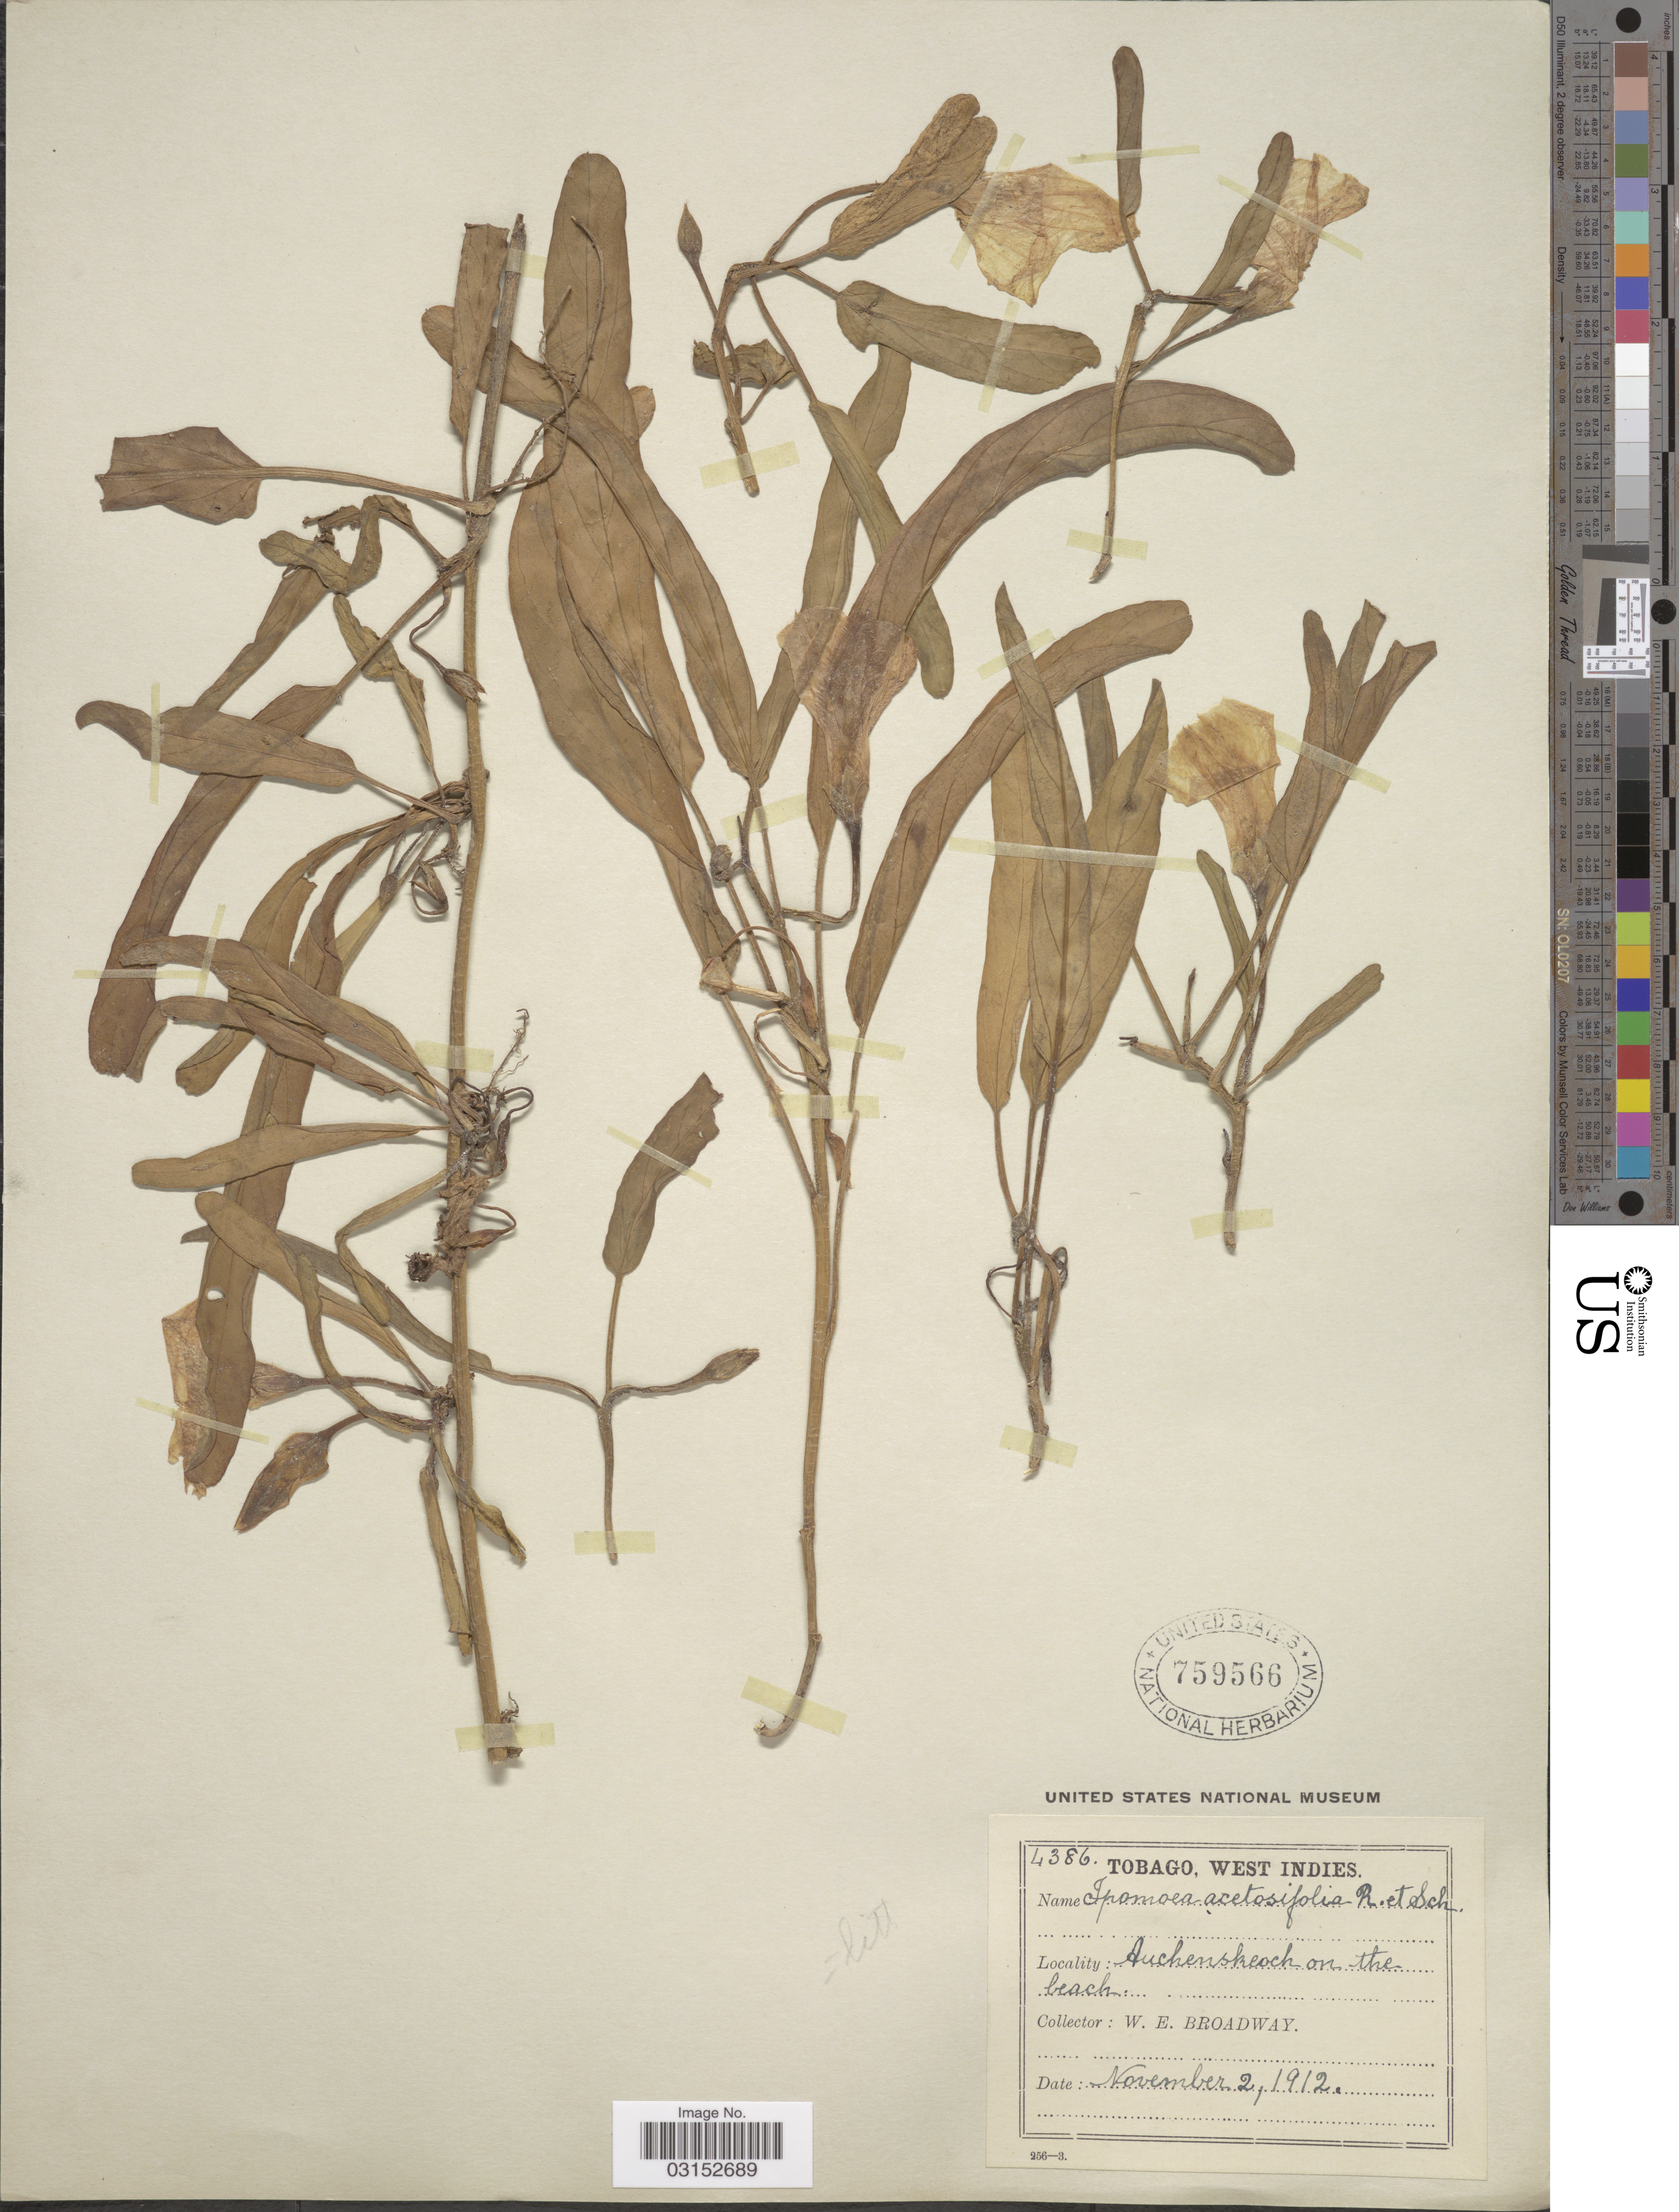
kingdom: Plantae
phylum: Tracheophyta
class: Magnoliopsida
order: Solanales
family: Convolvulaceae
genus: Ipomoea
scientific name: Ipomoea imperati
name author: (Vahl) Griseb.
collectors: W. E. Broadway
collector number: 4386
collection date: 1912-11-02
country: Trinidad and Tobago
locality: Tobago, West Indies. Auchenskeoch on the beach.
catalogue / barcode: US 759566